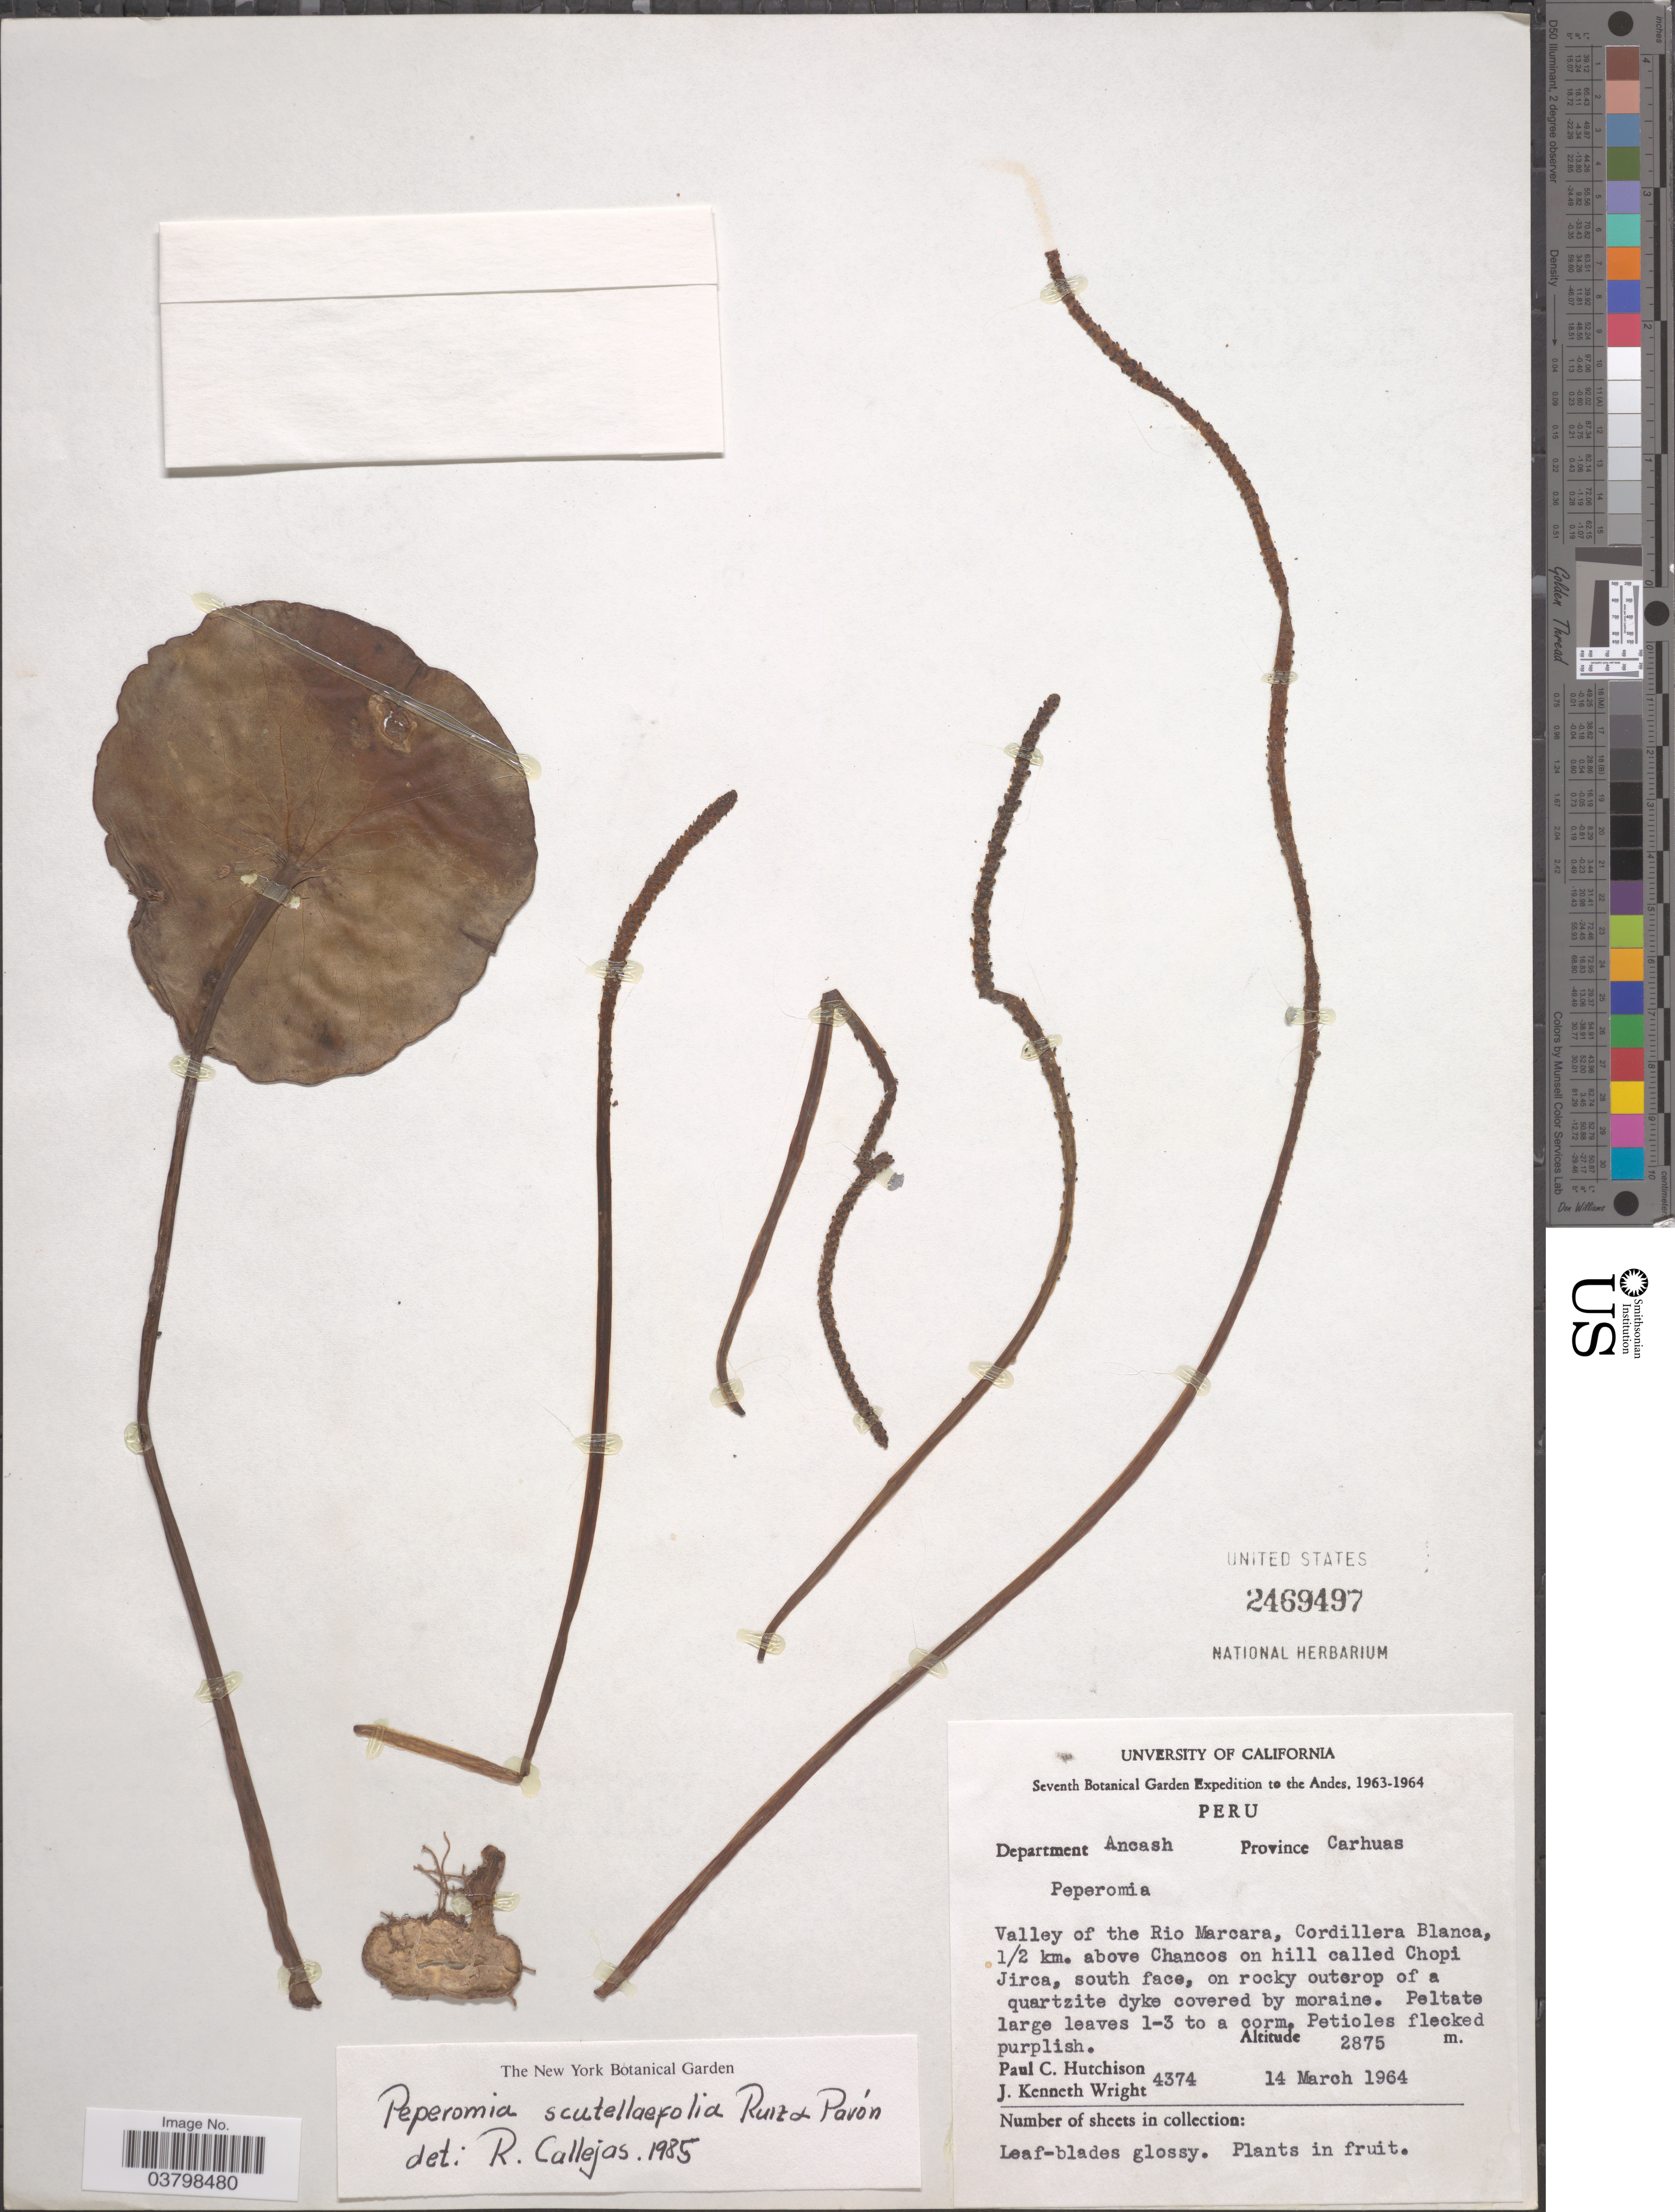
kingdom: Plantae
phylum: Tracheophyta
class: Magnoliopsida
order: Piperales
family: Piperaceae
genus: Peperomia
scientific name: Peperomia gigantea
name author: G. Mathieu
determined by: Jiménez, José Estaban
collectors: P. C. Hutchison & J. K. Wright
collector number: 4374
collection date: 1964-03-14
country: Peru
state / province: Ancash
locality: The Andes. Department Ancash, Province Carhuas. Valley of the Rio Marcara, Cordillera Blanca, ½ km. above Chancos on hill called Chopi Jirca, south face.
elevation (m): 2875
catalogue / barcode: US 2469497